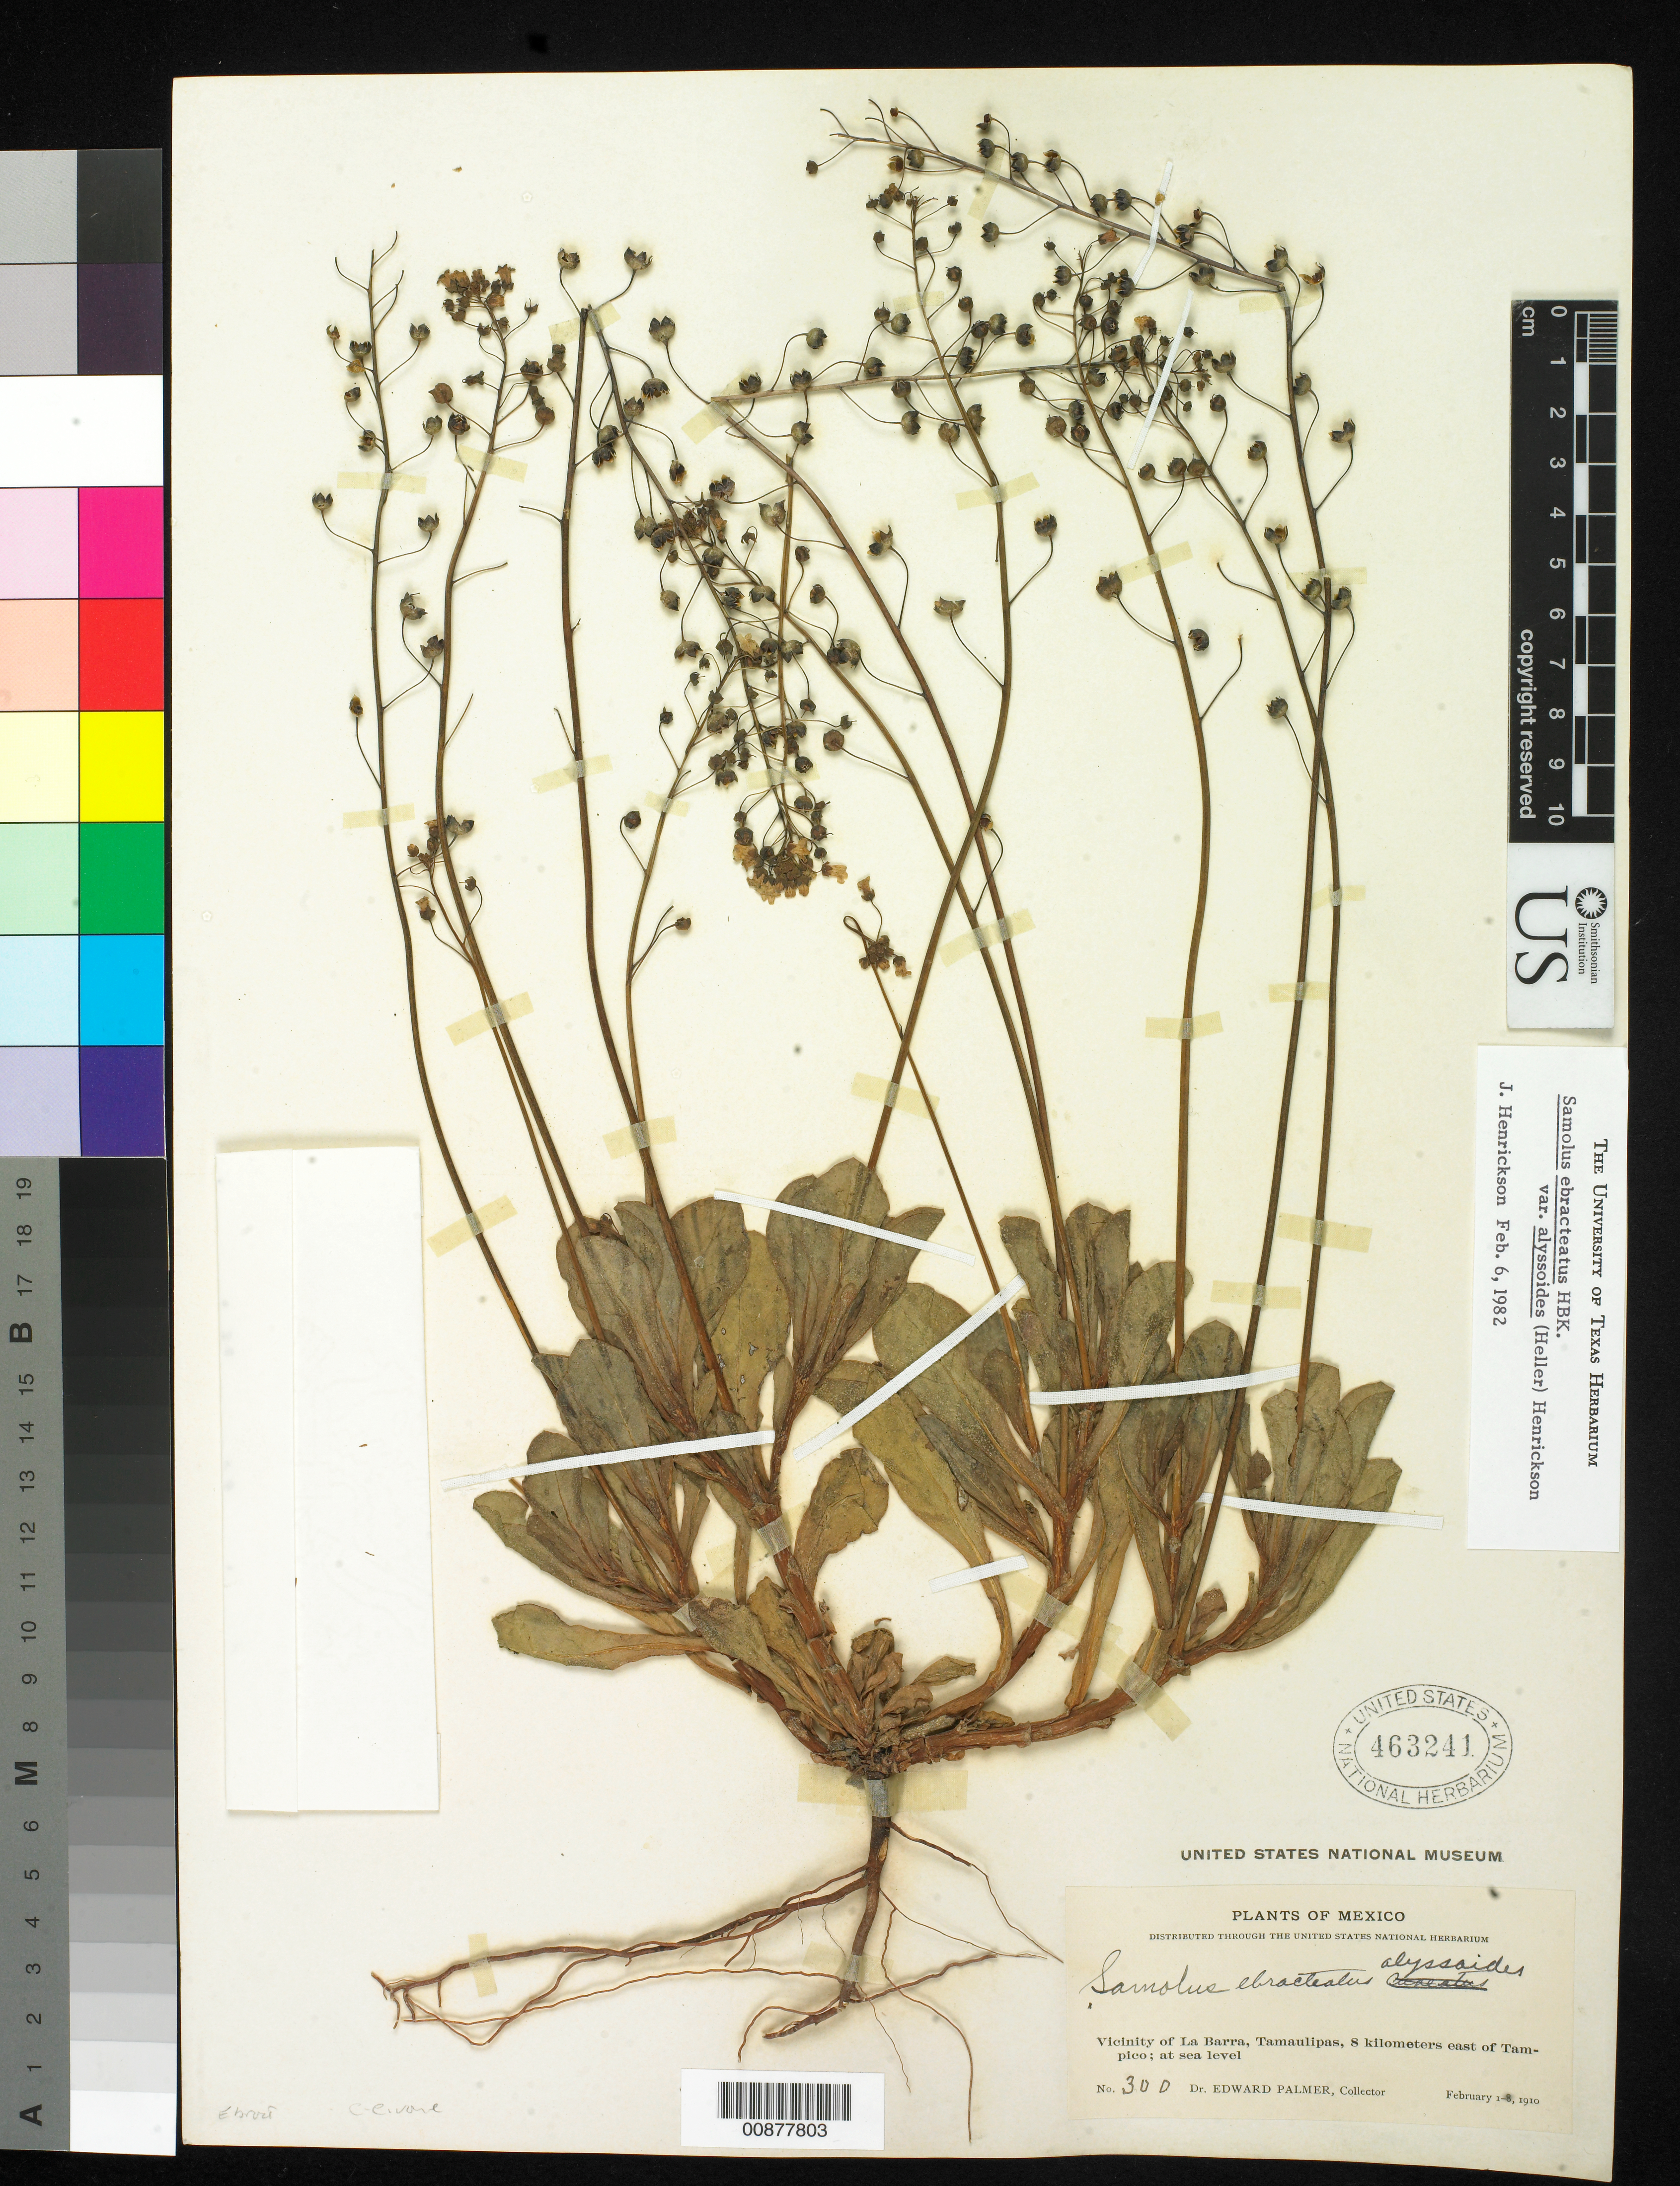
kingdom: Plantae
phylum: Tracheophyta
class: Magnoliopsida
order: Ericales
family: Primulaceae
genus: Samolus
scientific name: Samolus ebracteatus var. alyssoides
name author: (A. Heller) Henrickson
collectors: E. Palmer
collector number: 300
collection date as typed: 01 Feb 1910 to 08 Feb 1910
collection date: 1910-02-01/1910-02-08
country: Mexico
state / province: Tamaulipas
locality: Vicinity of La Barra, 8 Kilometers east of Tampico.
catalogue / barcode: US 463241